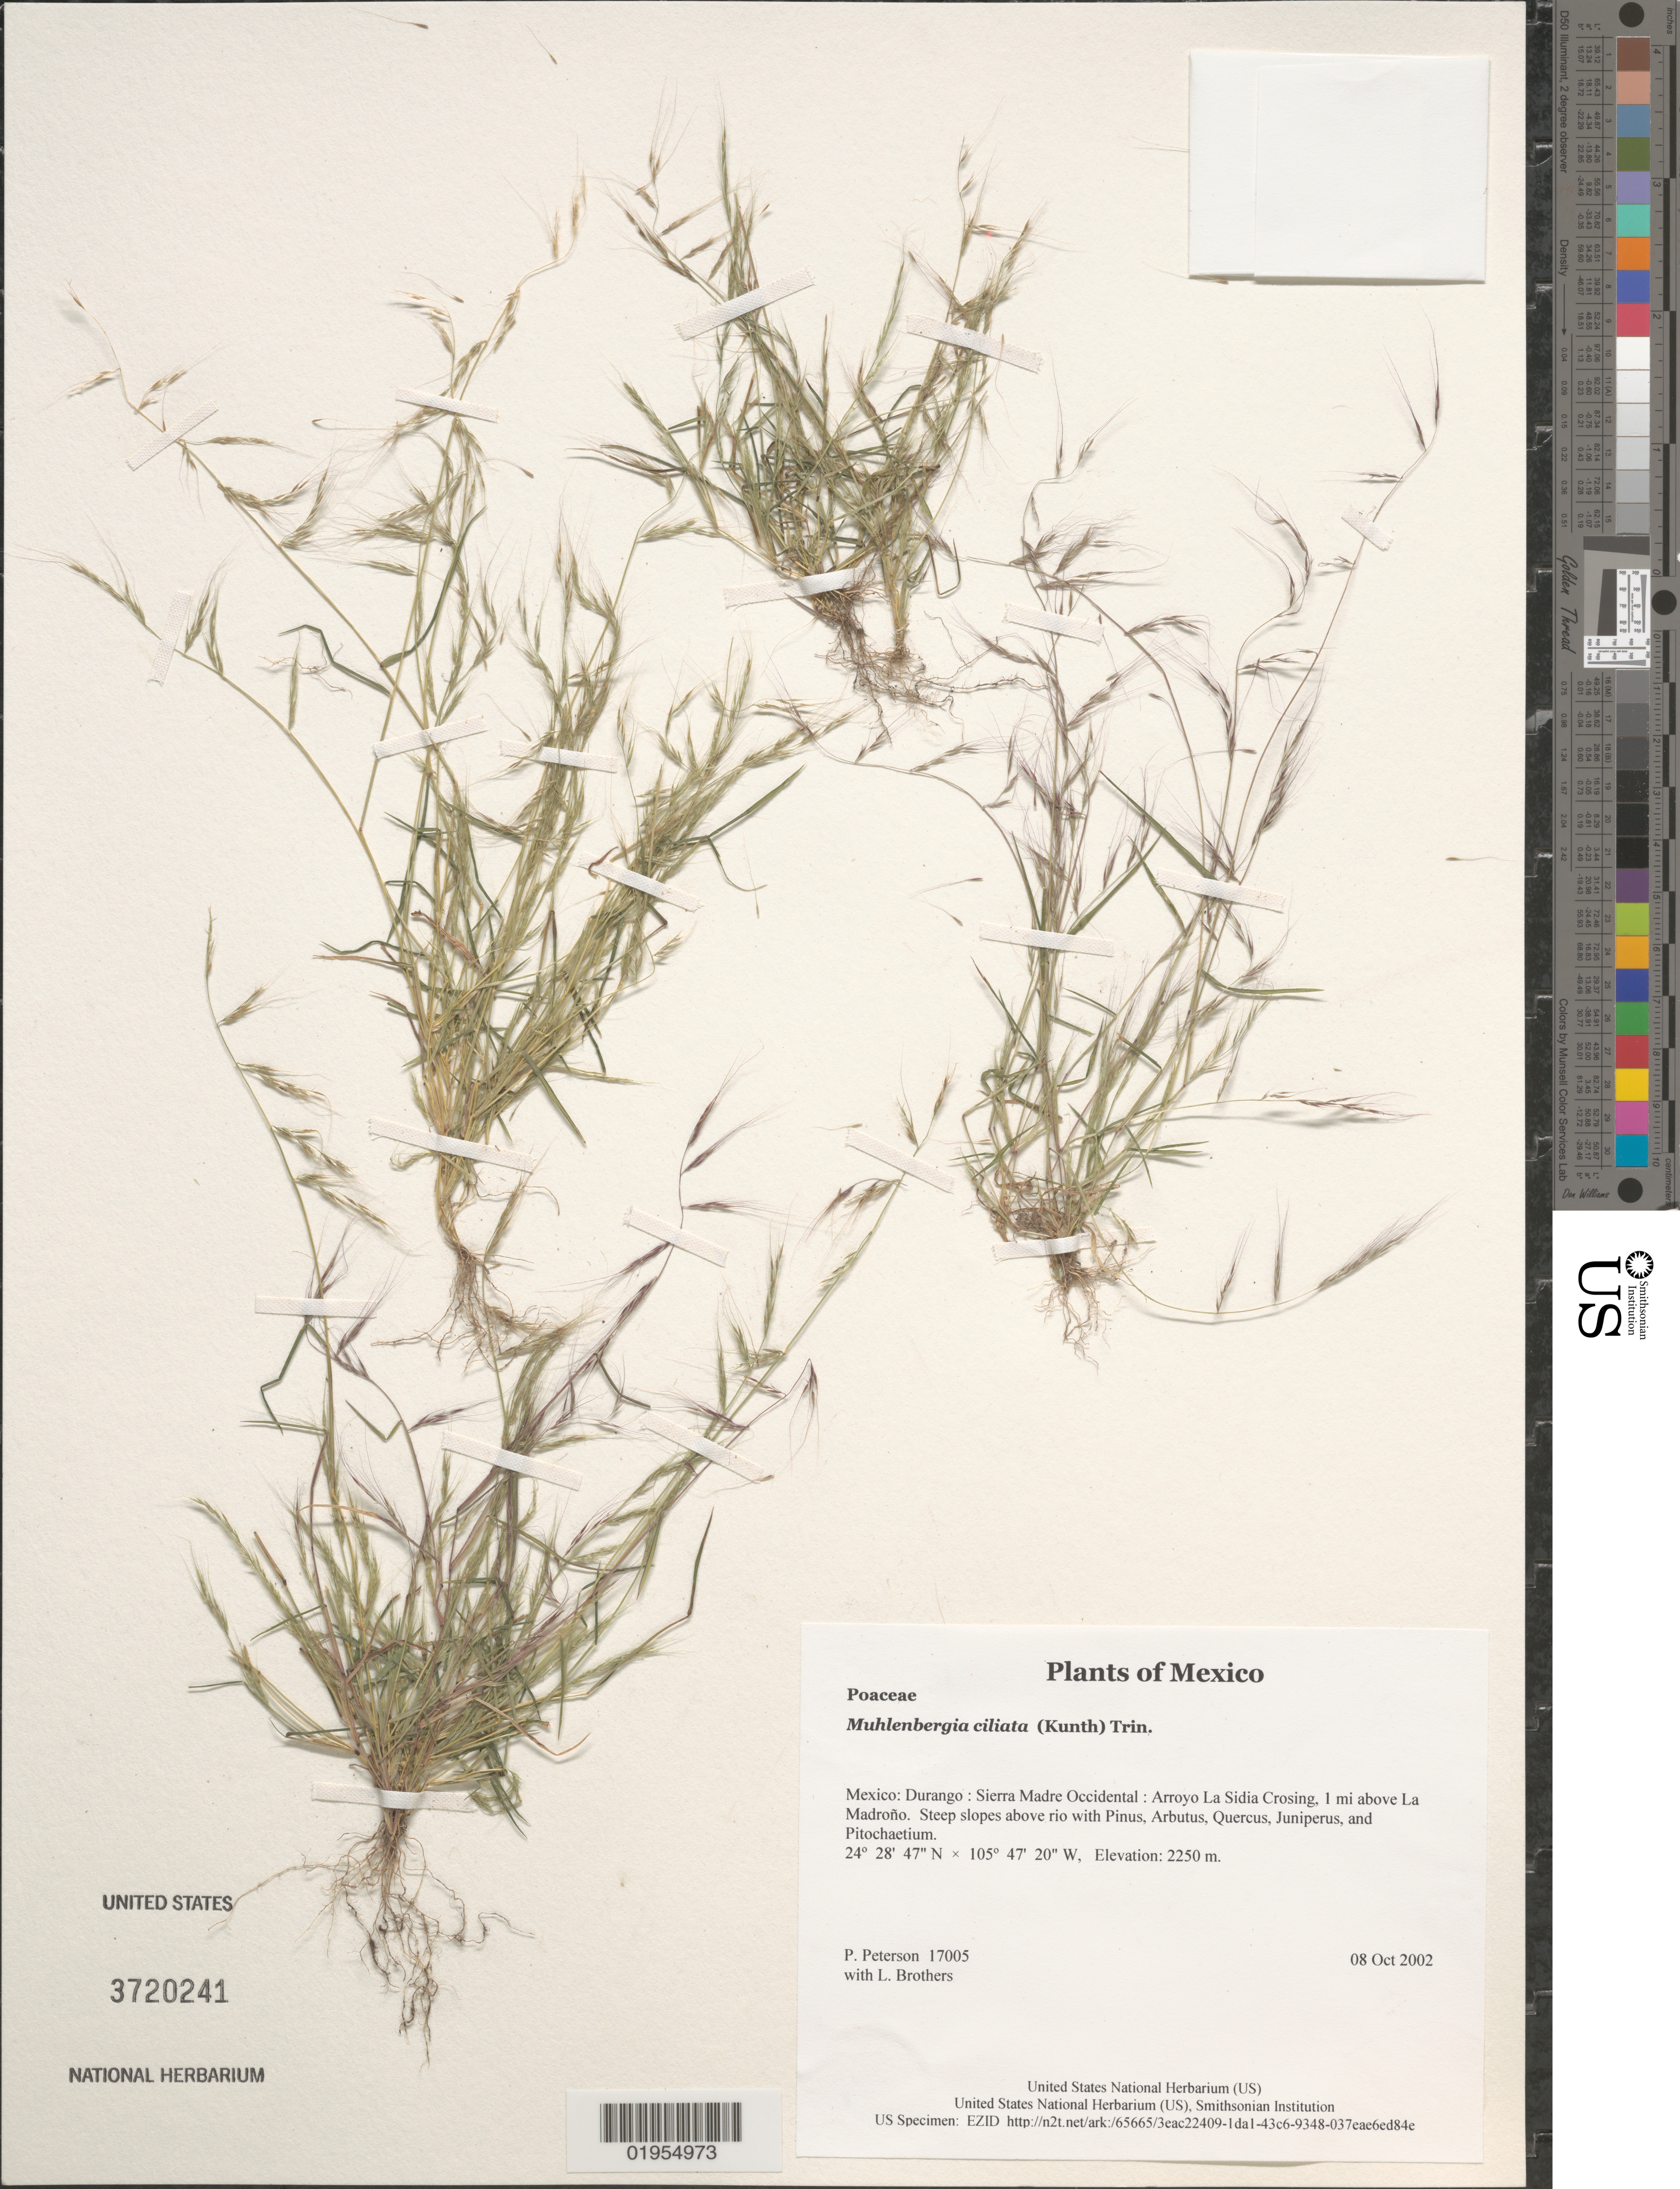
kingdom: Plantae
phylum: Tracheophyta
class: Liliopsida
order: Poales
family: Poaceae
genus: Muhlenbergia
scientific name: Muhlenbergia ciliata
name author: (Kunth) Trin.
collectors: P. M. Peterson & L. E. Brothers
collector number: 17005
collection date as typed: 08 Oct 2002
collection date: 2002-10-08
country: Mexico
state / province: Durango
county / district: Sierra Madre Occidental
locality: Arroyo La Sidia Crosing, 1 mi above La Madroño. Steep slopes above rio with Pinus, Arbutus, Quercus, Juniperus, and Pitochaetium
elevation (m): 2250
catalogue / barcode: US 3720241